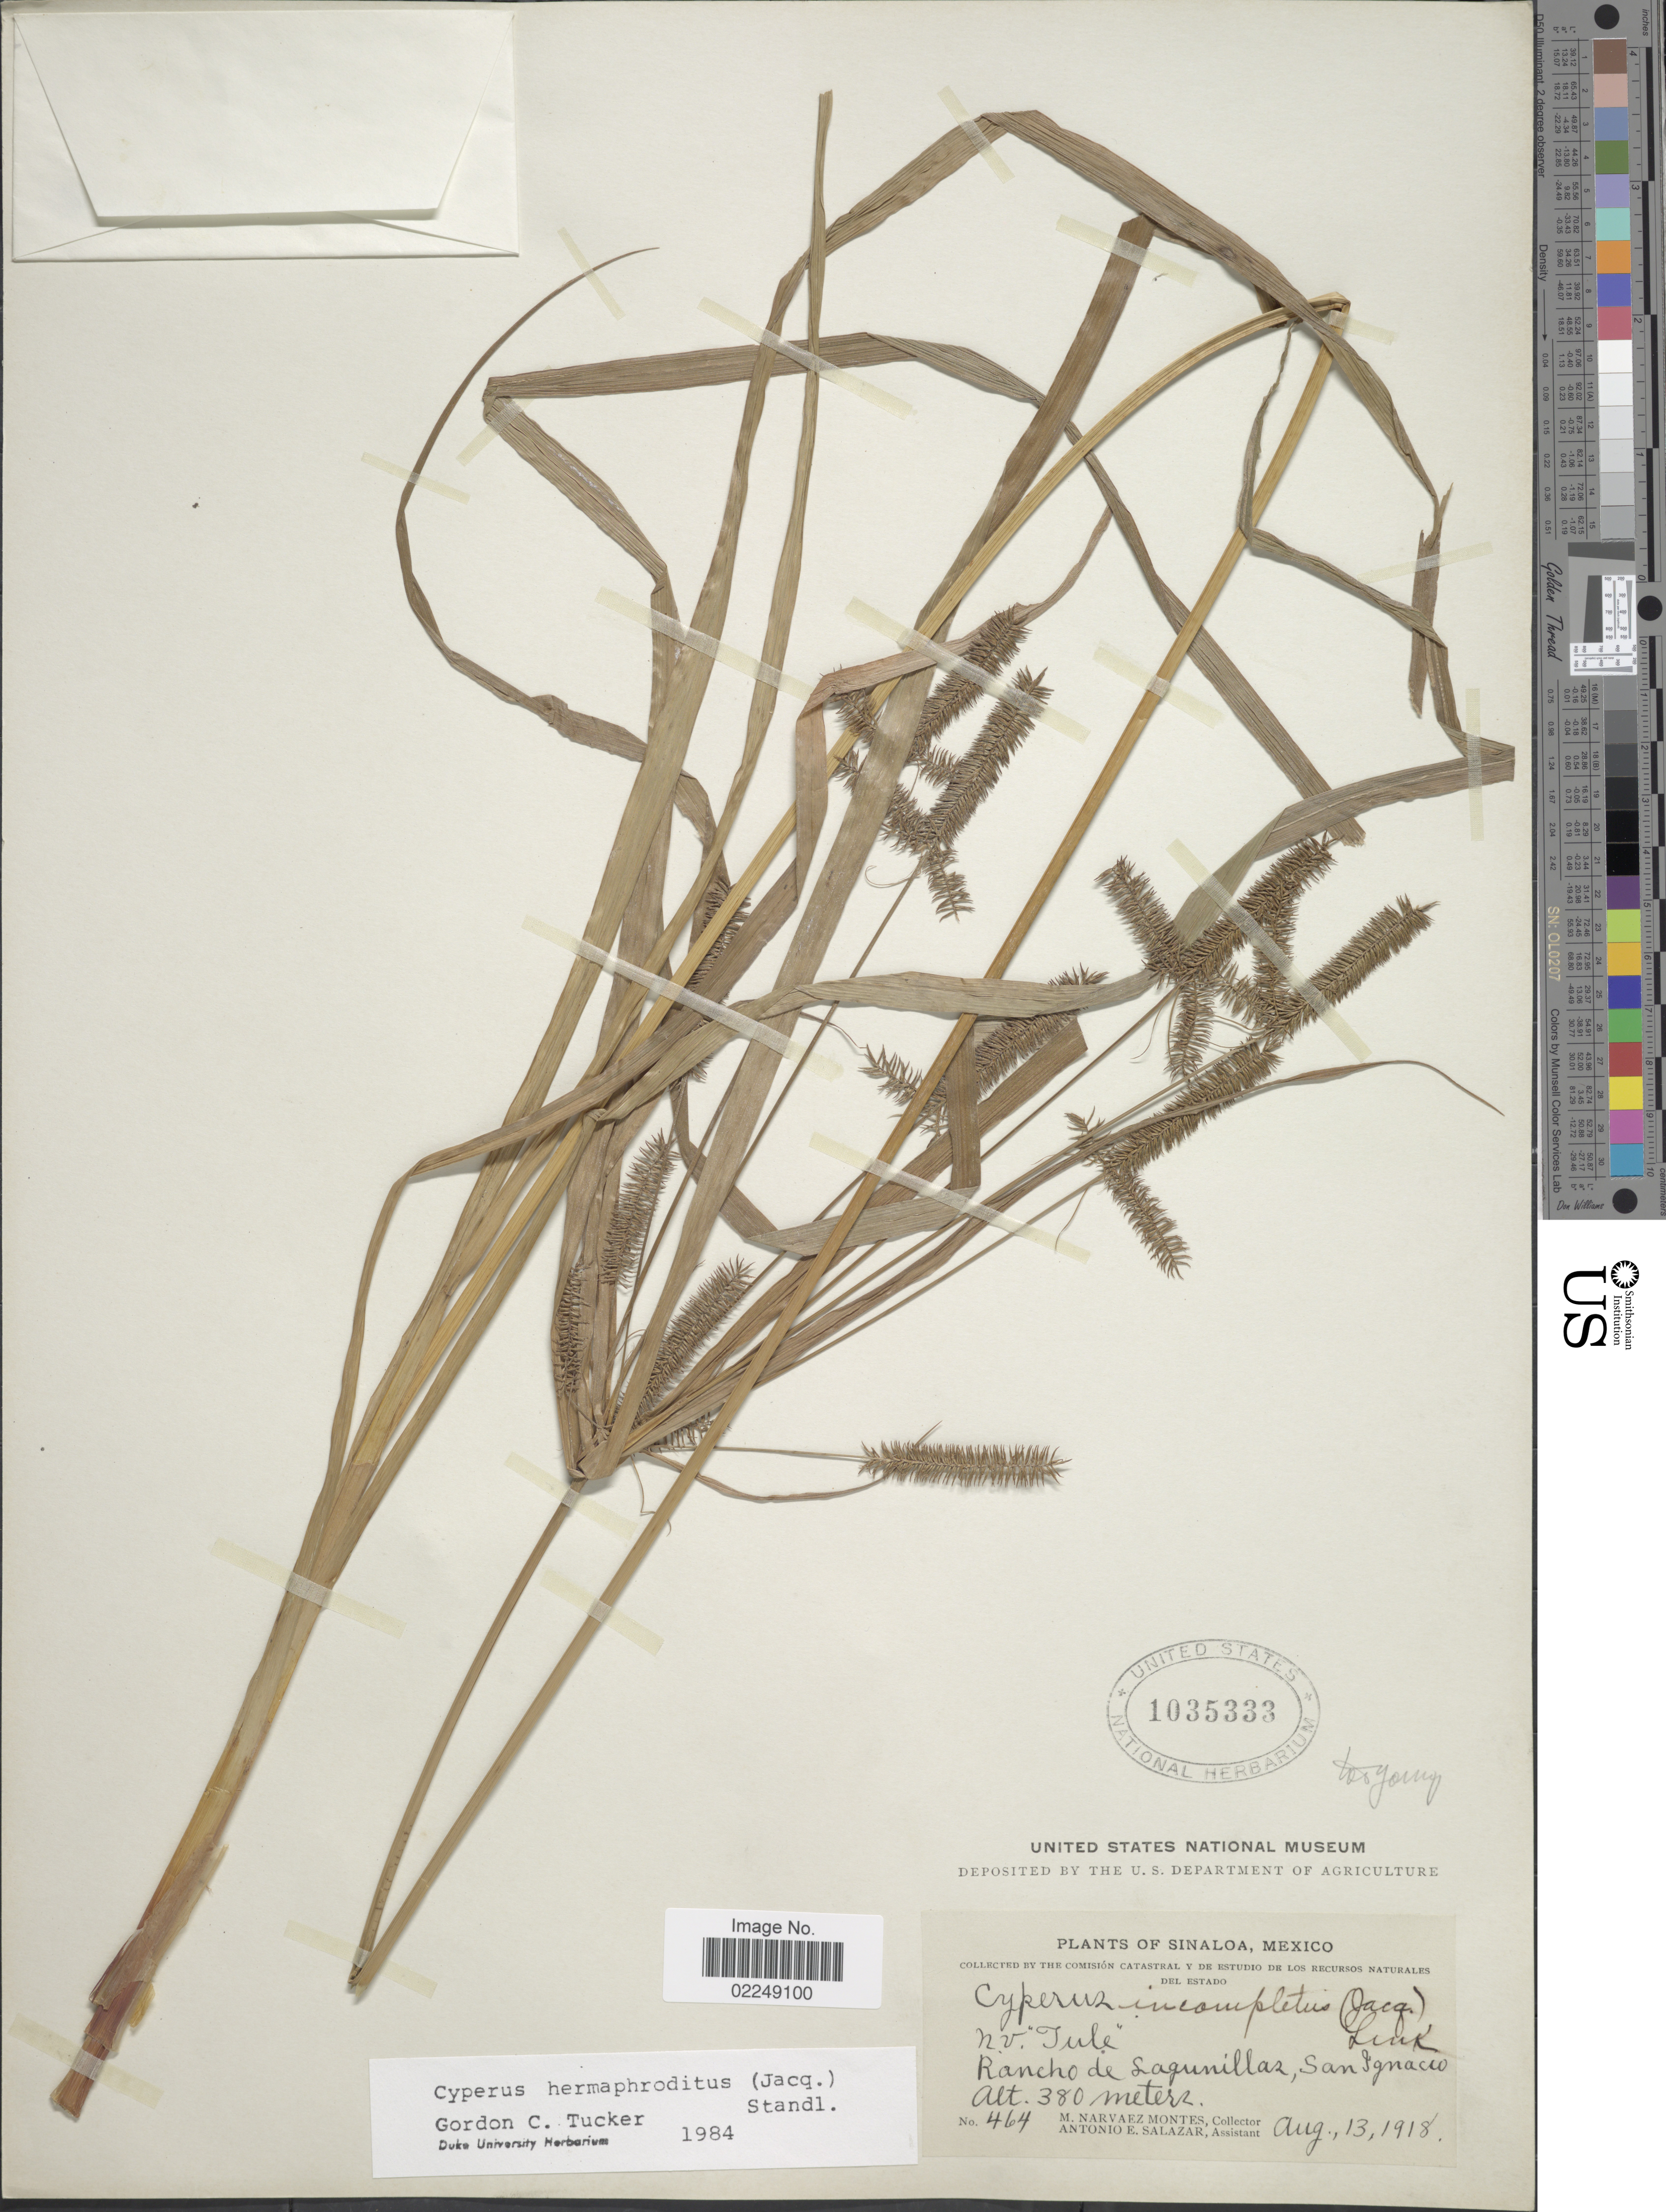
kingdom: Plantae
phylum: Tracheophyta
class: Liliopsida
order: Poales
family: Cyperaceae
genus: Cyperus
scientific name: Cyperus hermaphroditus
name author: (Jacq.) Standl.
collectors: M. Navarez Montes & A. E. Salazar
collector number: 464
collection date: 1918-08-13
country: Mexico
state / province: Sinaloa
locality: Rancho de Lagunillaz, San Ignacio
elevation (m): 380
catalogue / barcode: US 1035333